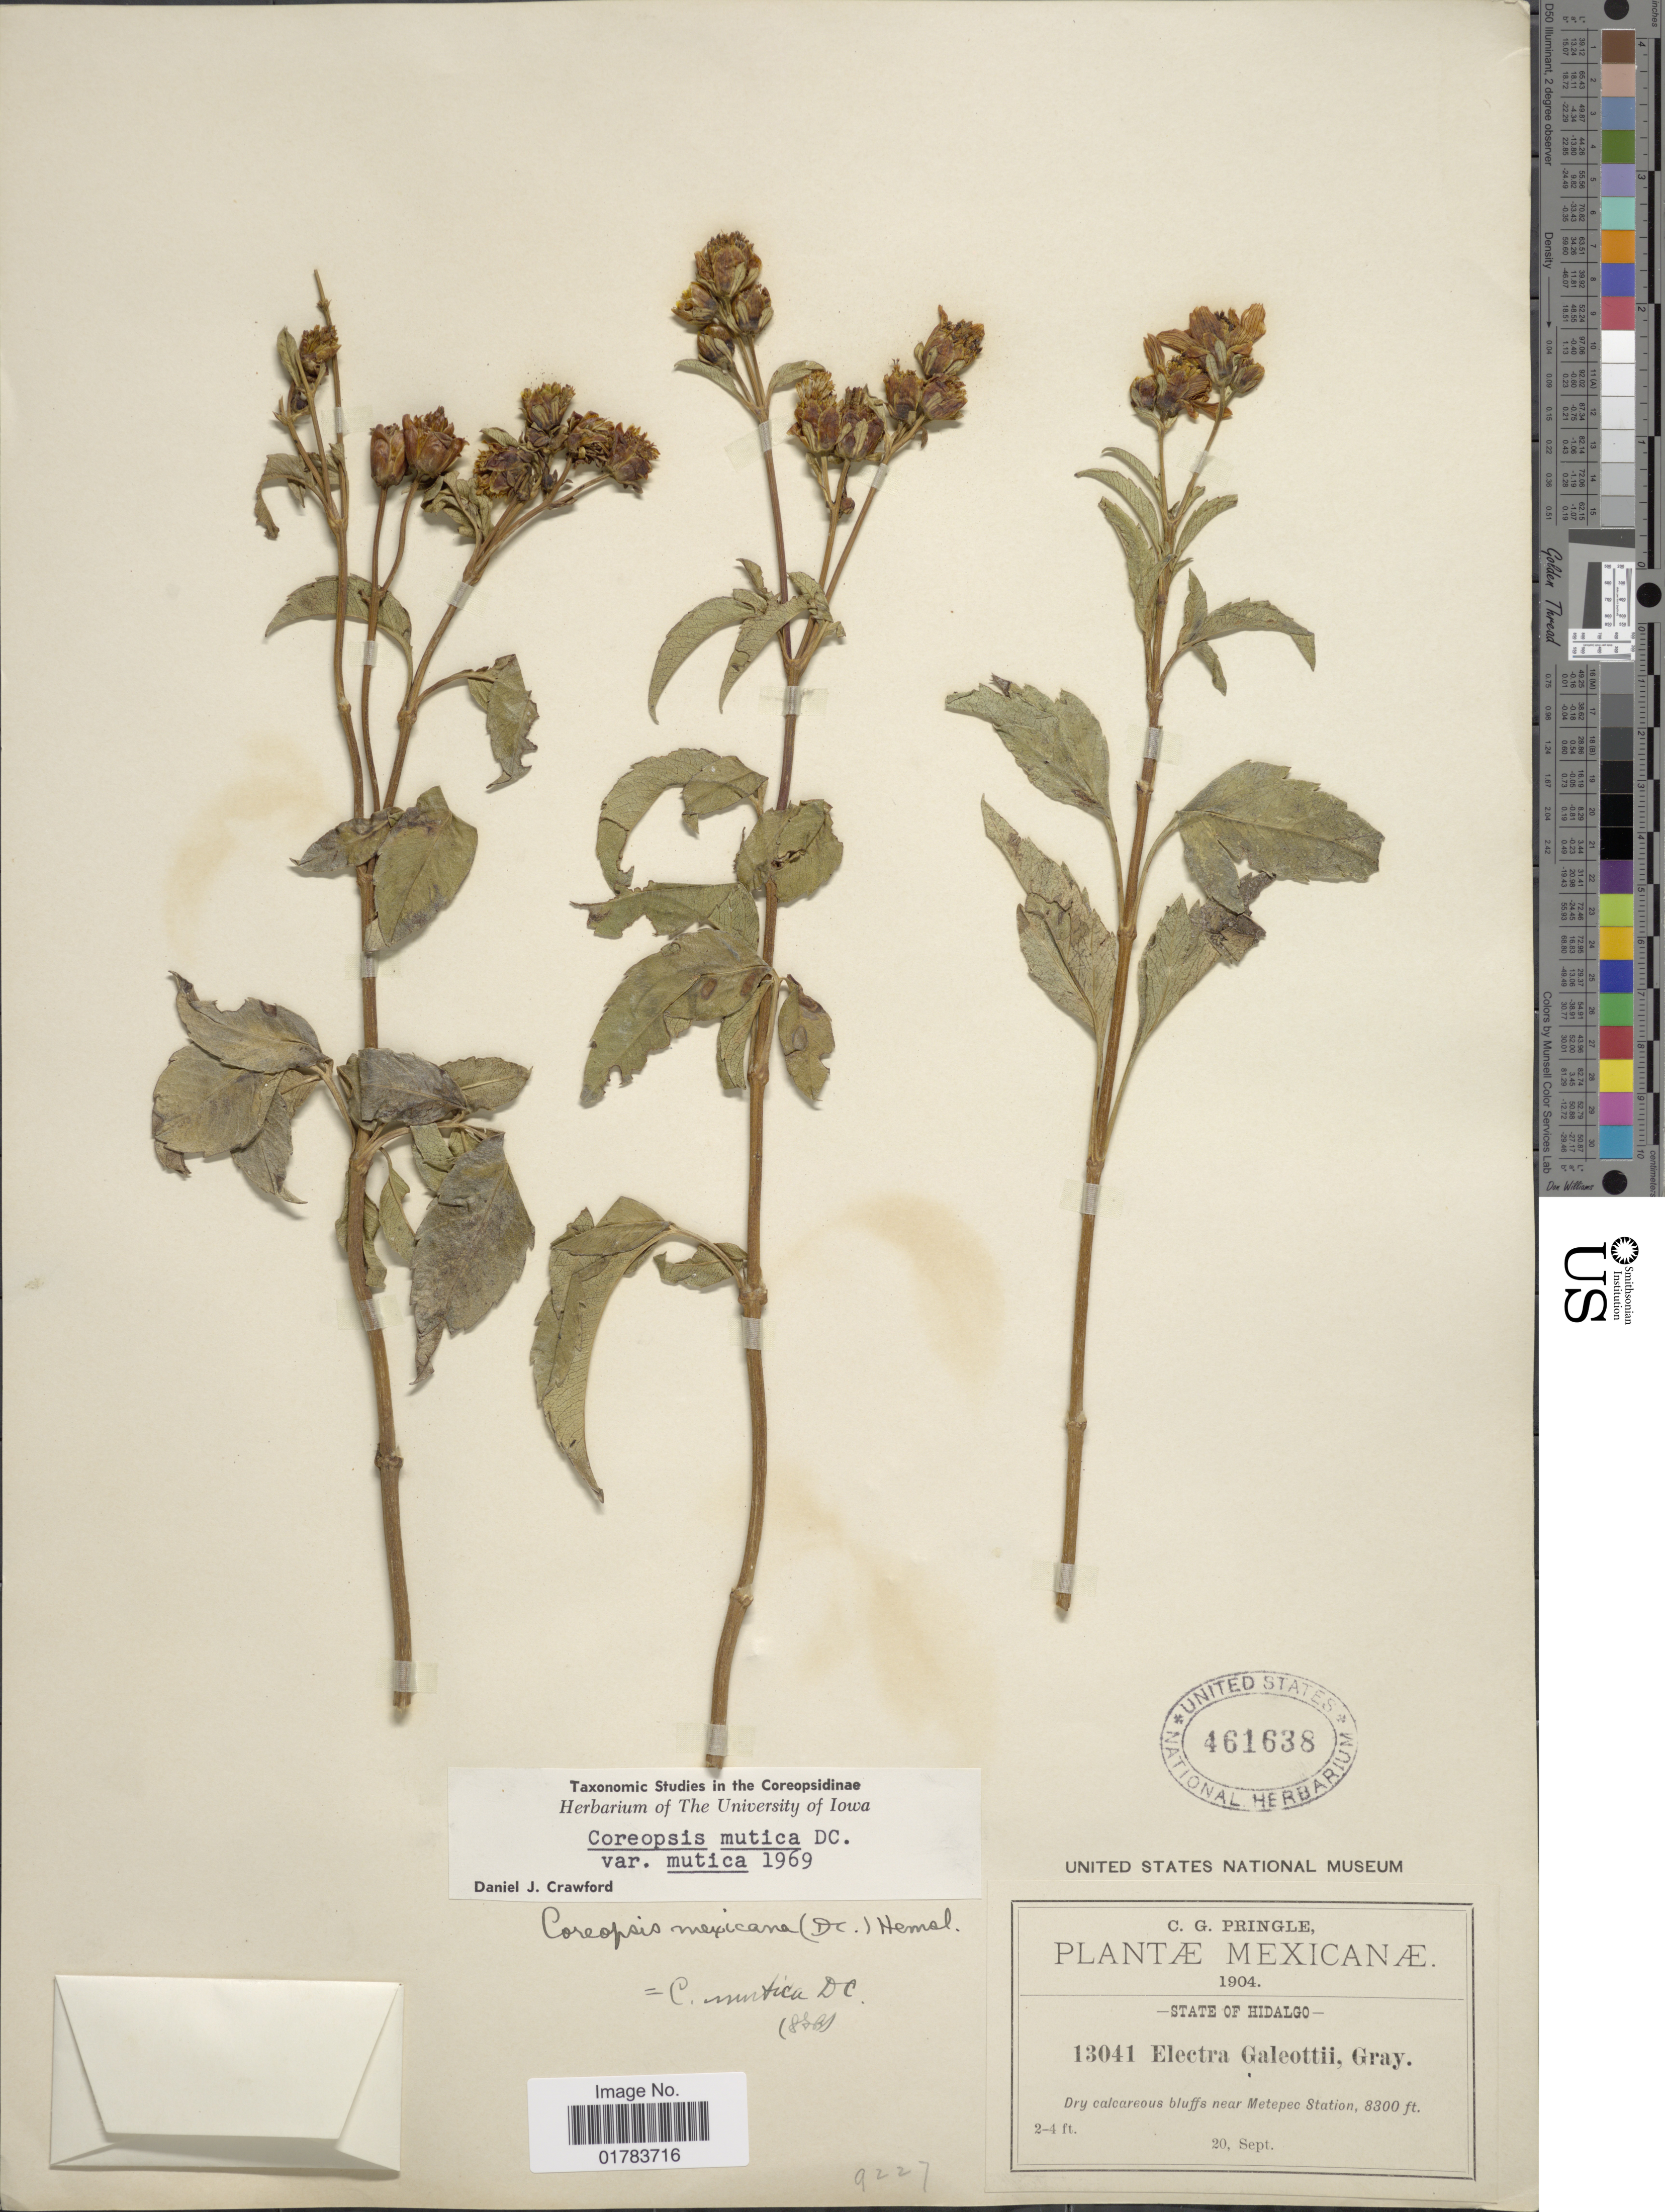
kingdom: Plantae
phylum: Tracheophyta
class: Magnoliopsida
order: Asterales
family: Asteraceae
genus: Coreopsis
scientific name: Coreopsis mutica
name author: DC.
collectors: C. G. Pringle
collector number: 13041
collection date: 1904-09-20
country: Mexico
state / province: Hidalgo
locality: Dry calcareous bluffs near Metepec Station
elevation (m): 2530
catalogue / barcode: US 461638